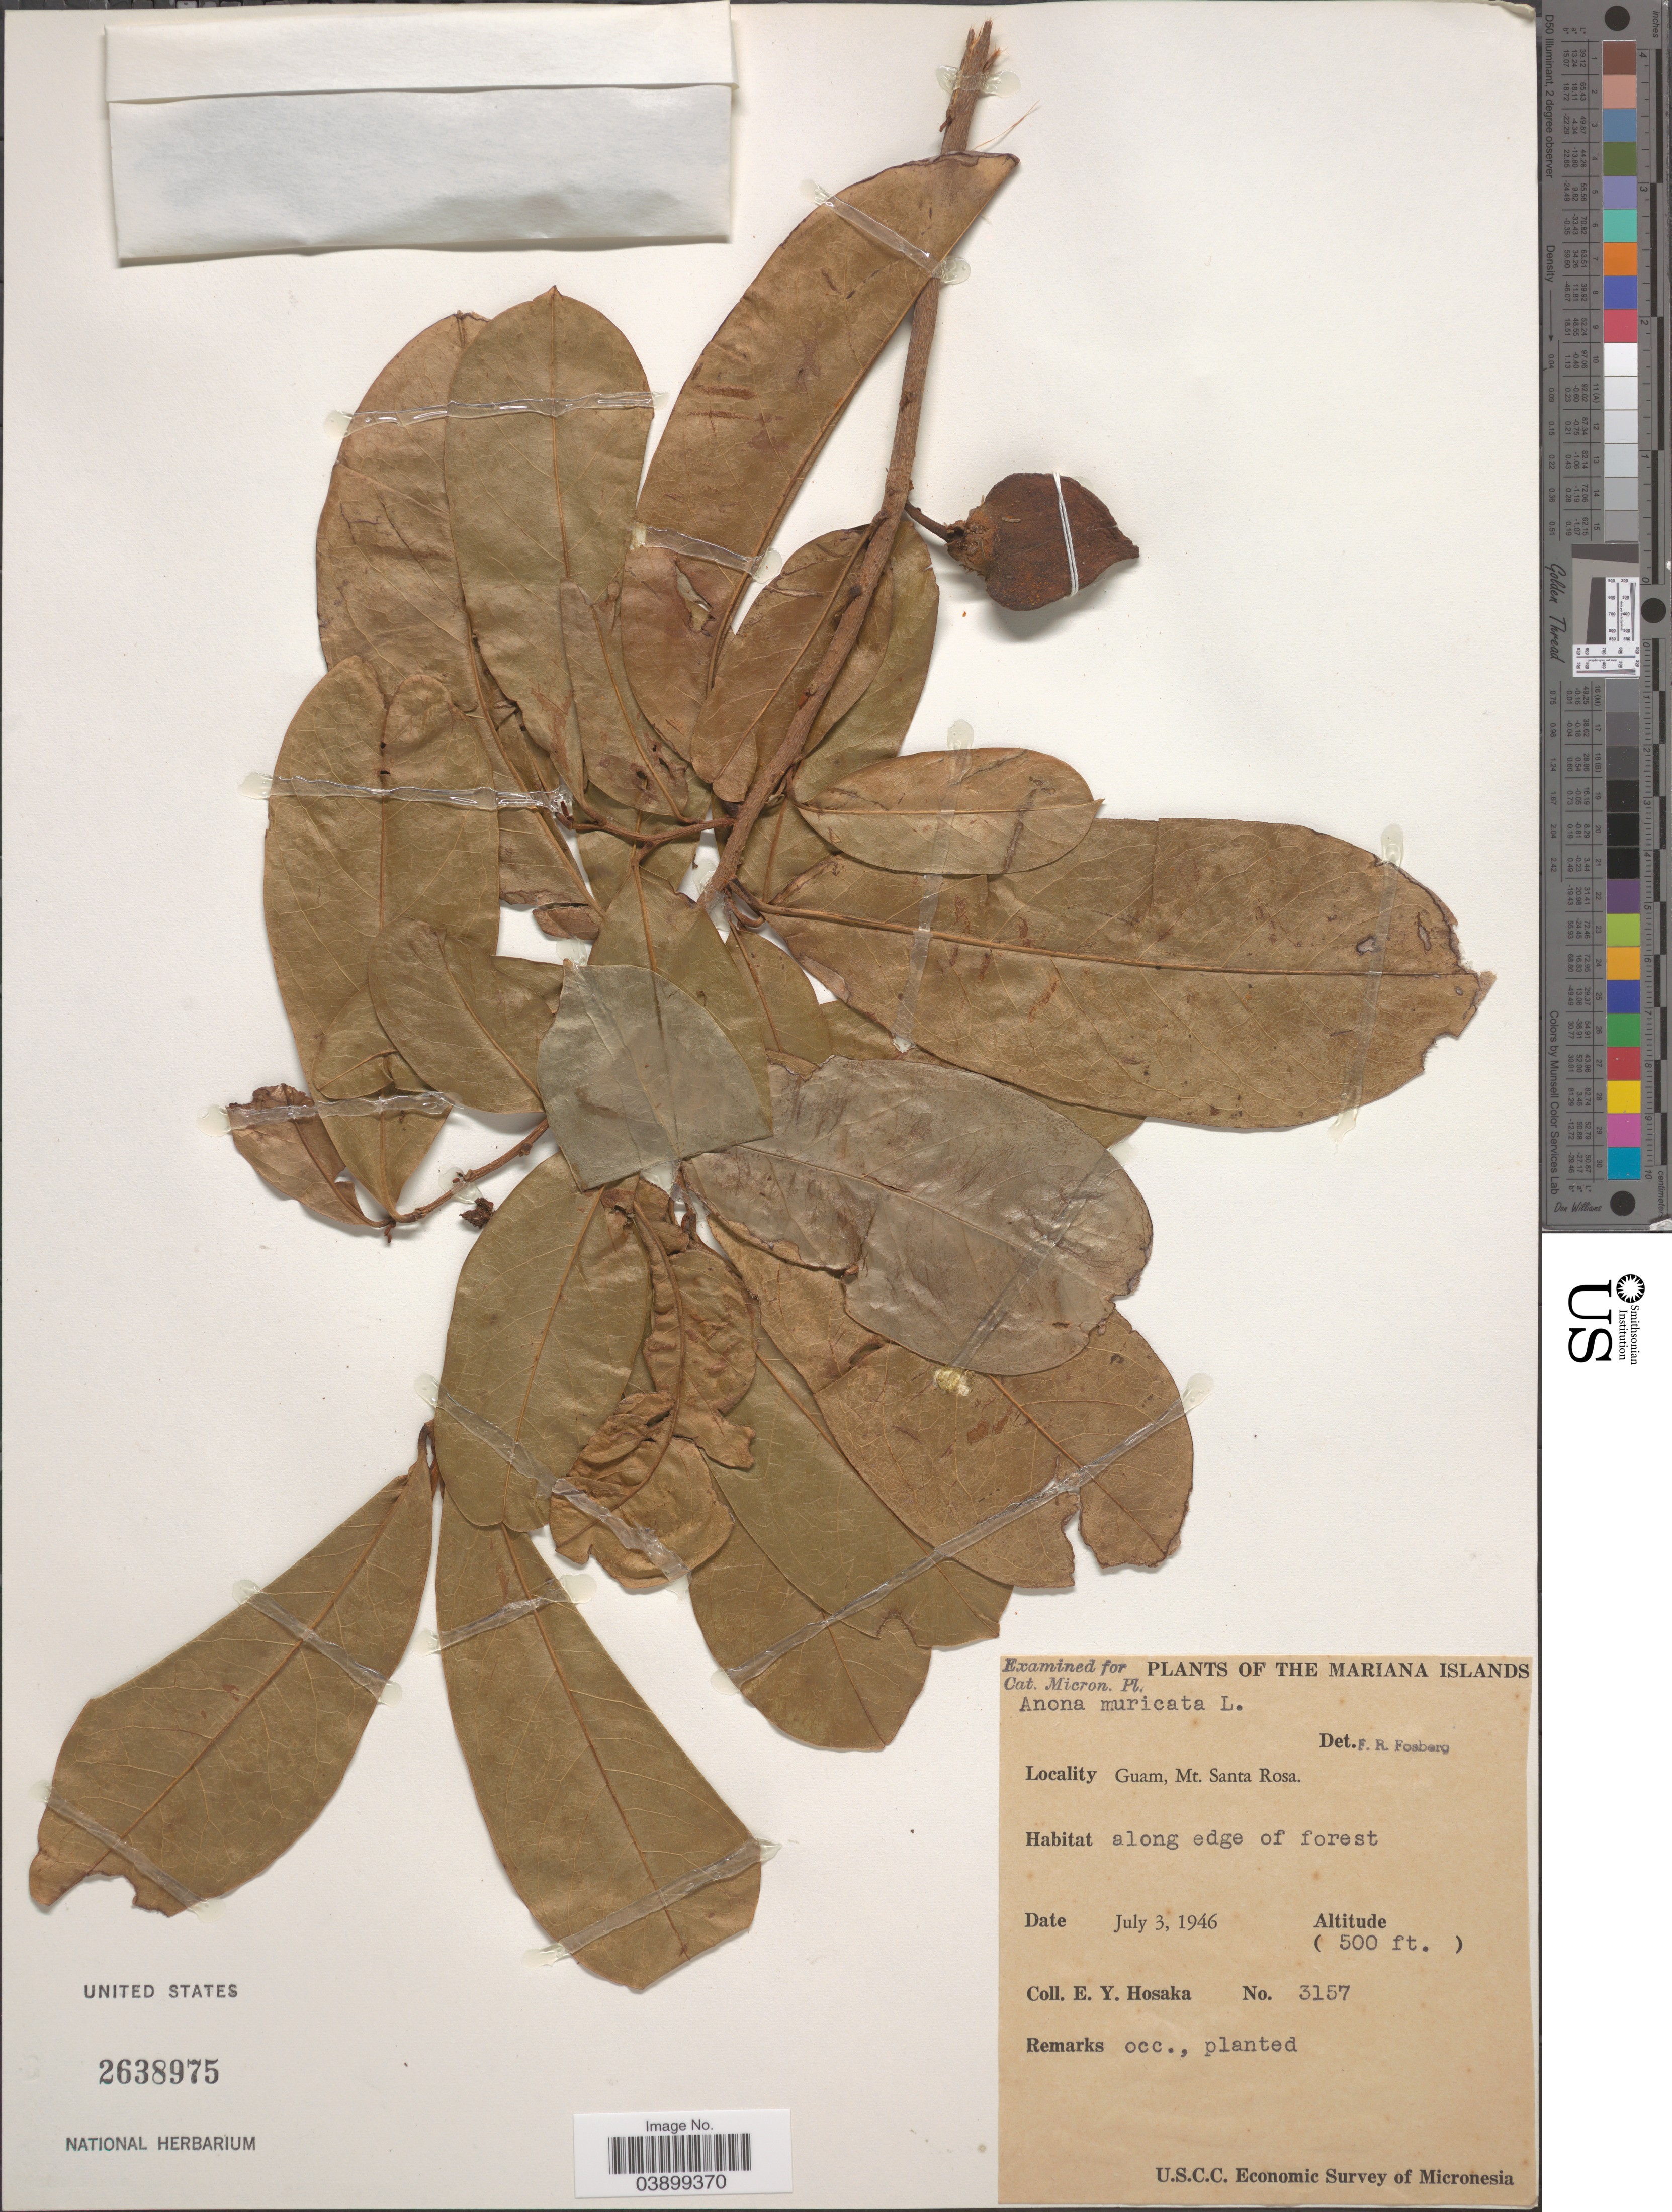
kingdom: Plantae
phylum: Tracheophyta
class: Magnoliopsida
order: Magnoliales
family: Annonaceae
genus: Annona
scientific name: Annona muricata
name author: L.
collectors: E. Y. Hosaka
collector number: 3157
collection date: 1946-07-03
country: Guam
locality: Mariana Islands. Mt. Santa Rosa. along edge of forest.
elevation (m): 152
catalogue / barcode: US 2638975